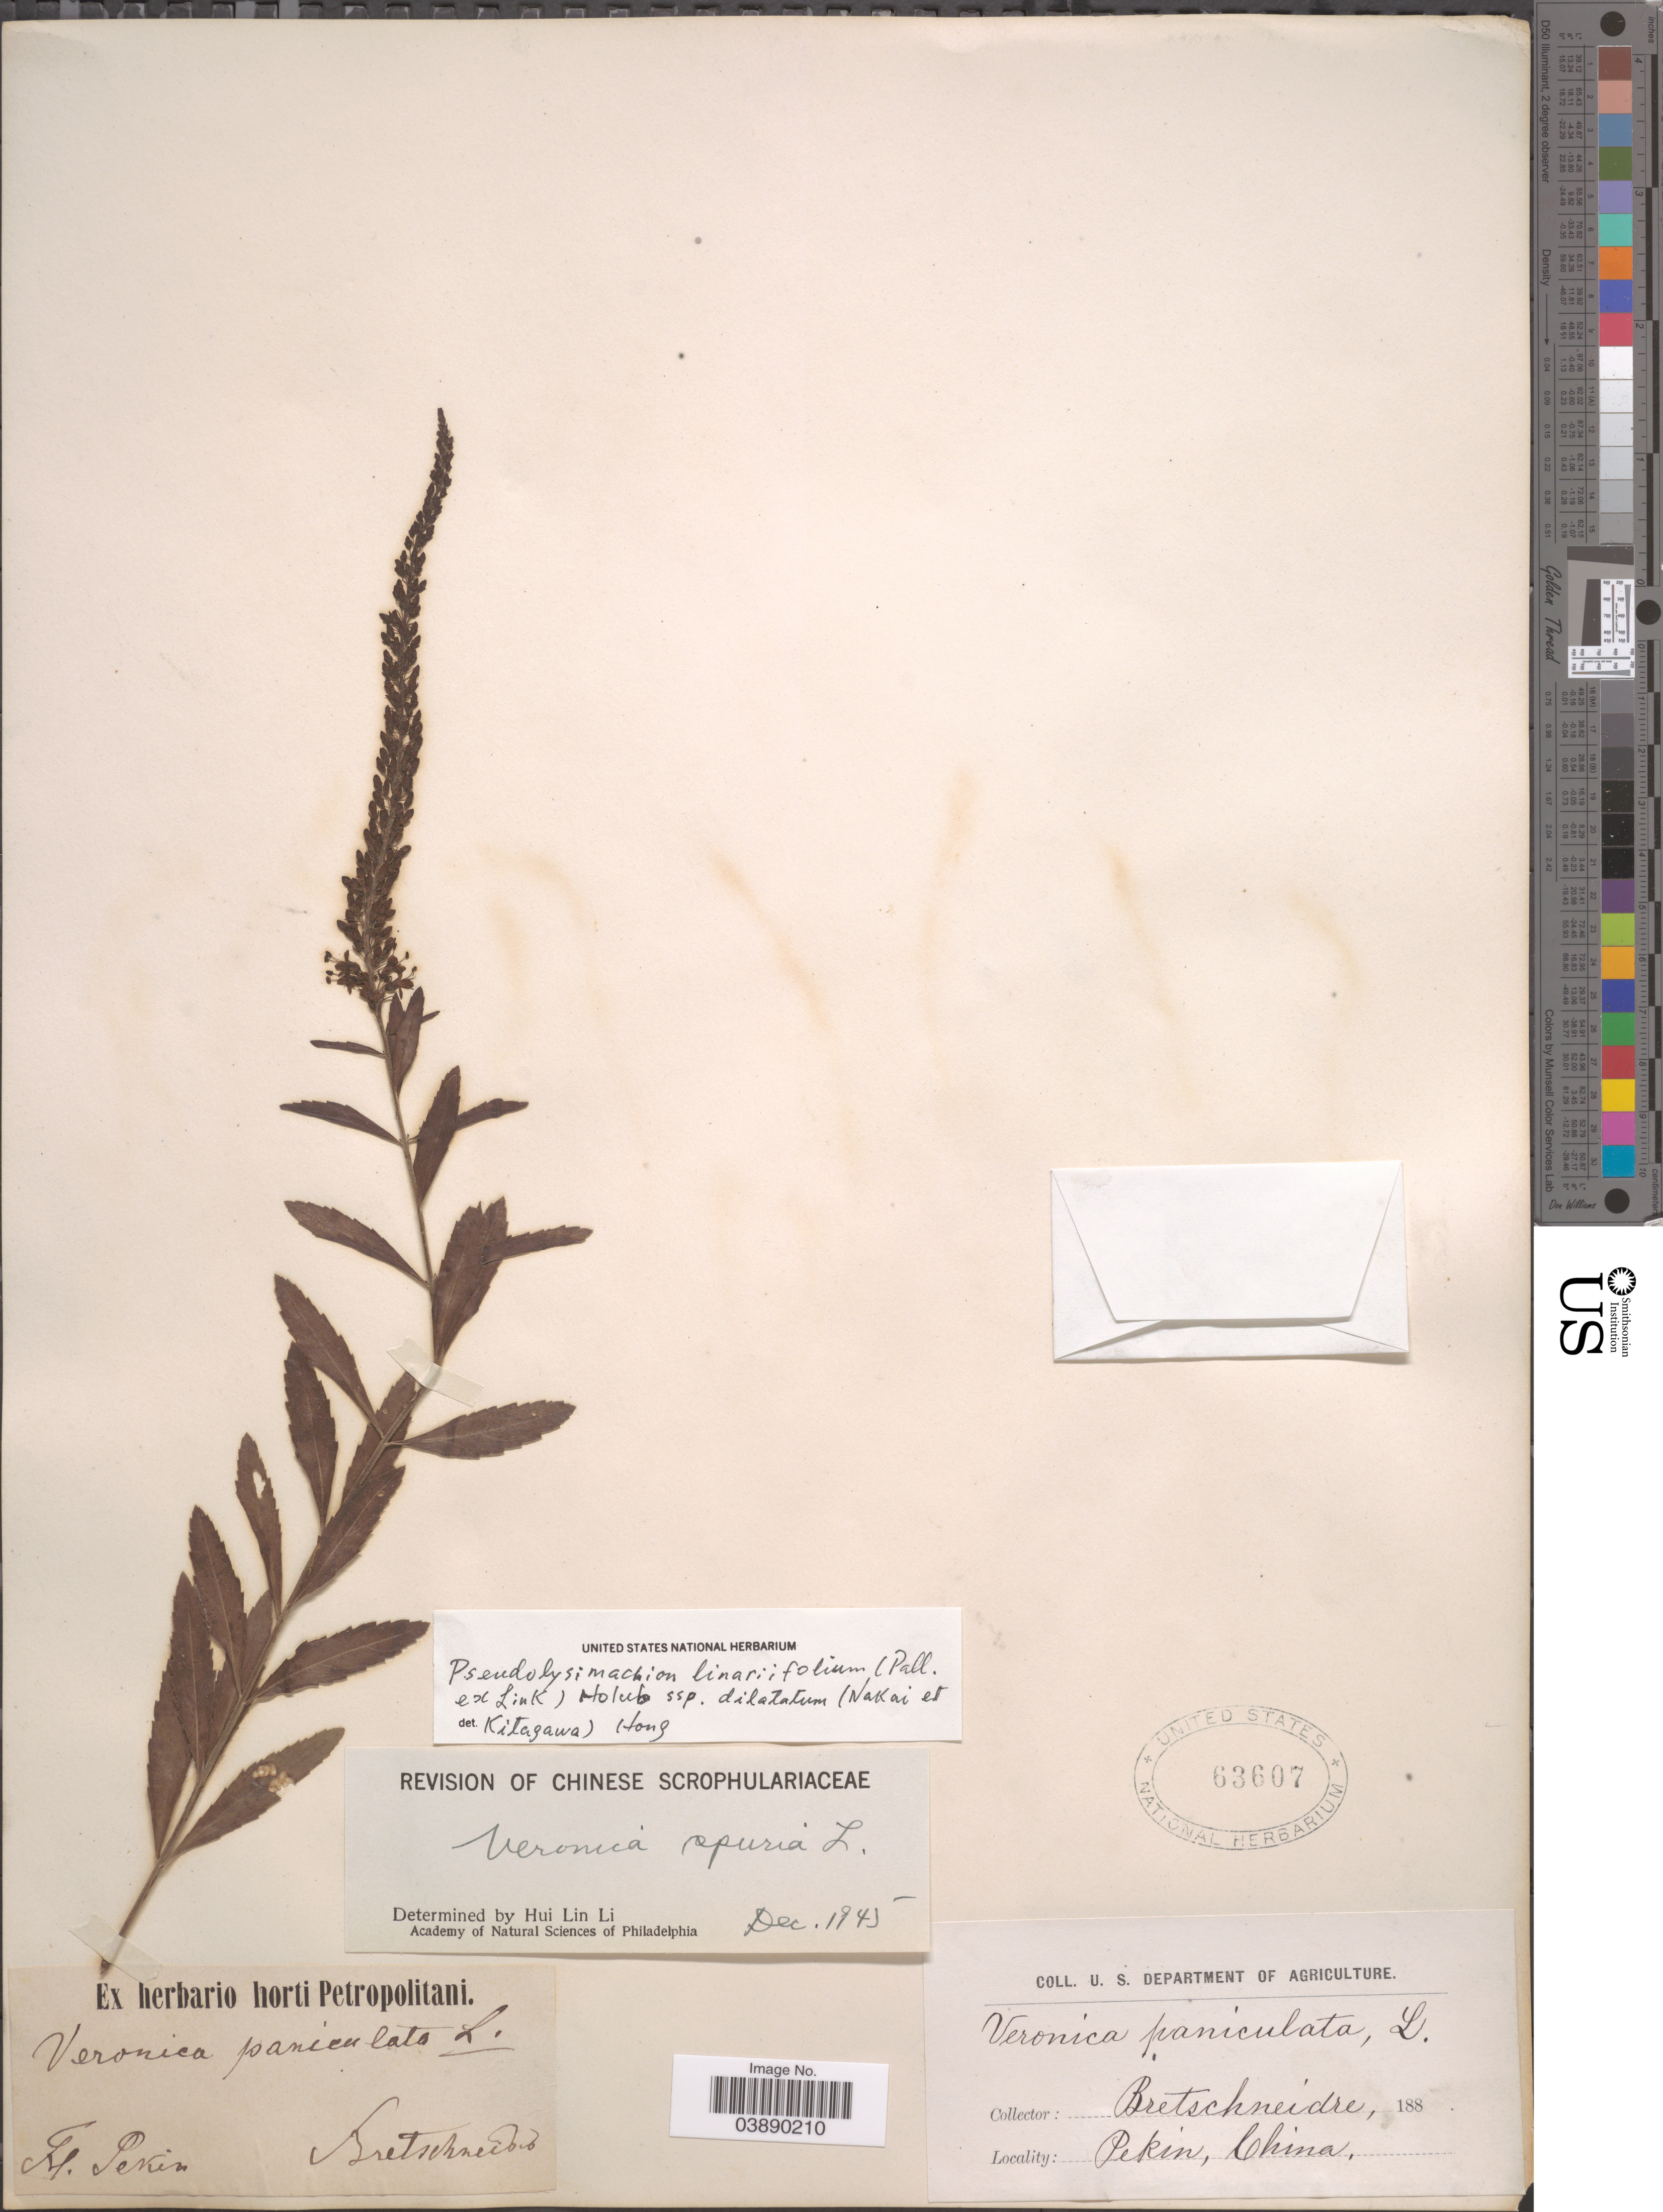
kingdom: Plantae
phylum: Tracheophyta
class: Magnoliopsida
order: Lamiales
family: Plantaginaceae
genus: Veronica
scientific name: Veronica linariifolia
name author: Pall. ex Link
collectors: Bretschneidre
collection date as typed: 188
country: China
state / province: Beijing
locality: Pekin.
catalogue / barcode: US 63607